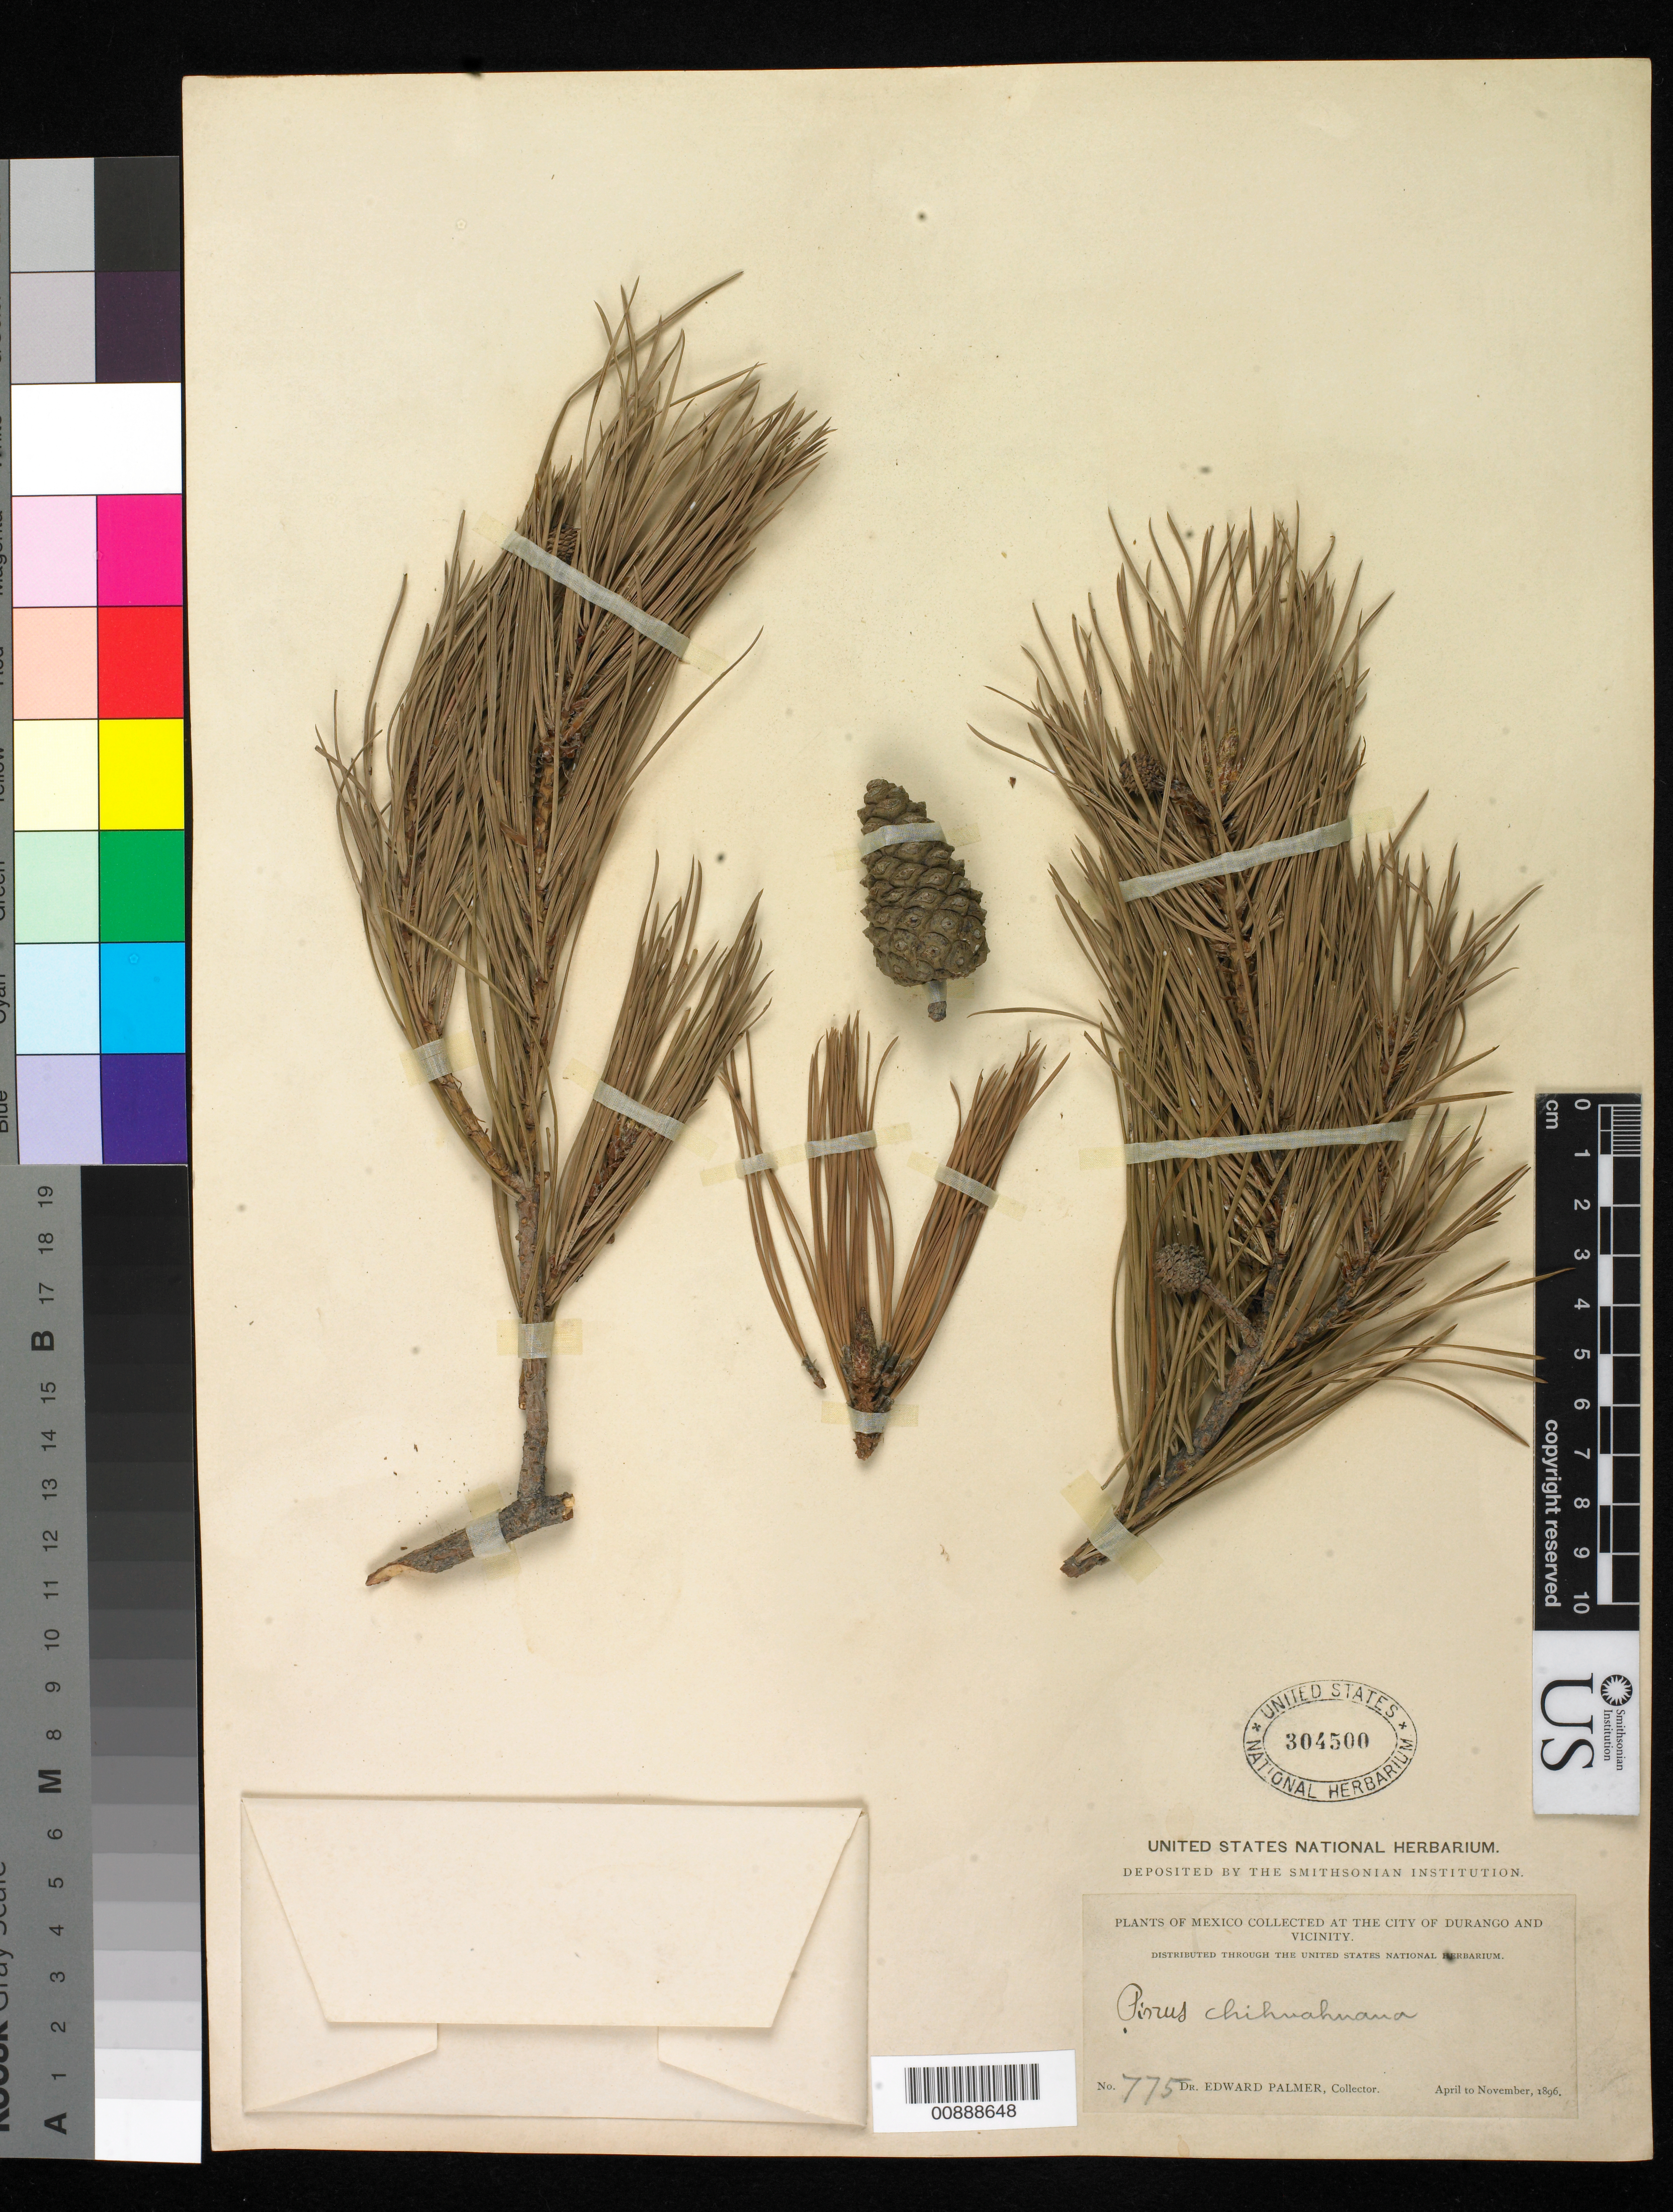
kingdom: Plantae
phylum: Tracheophyta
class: Pinopsida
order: Pinales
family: Pinaceae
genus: Pinus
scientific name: Pinus leiophylla var. chihuahuana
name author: (Engelm.) Shaw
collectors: E. Palmer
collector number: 775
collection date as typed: Apr 1896 to -- Nov 1896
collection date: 1896-04/1896-11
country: Mexico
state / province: Durango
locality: City of Durango and vicinity.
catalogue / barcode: US 304500